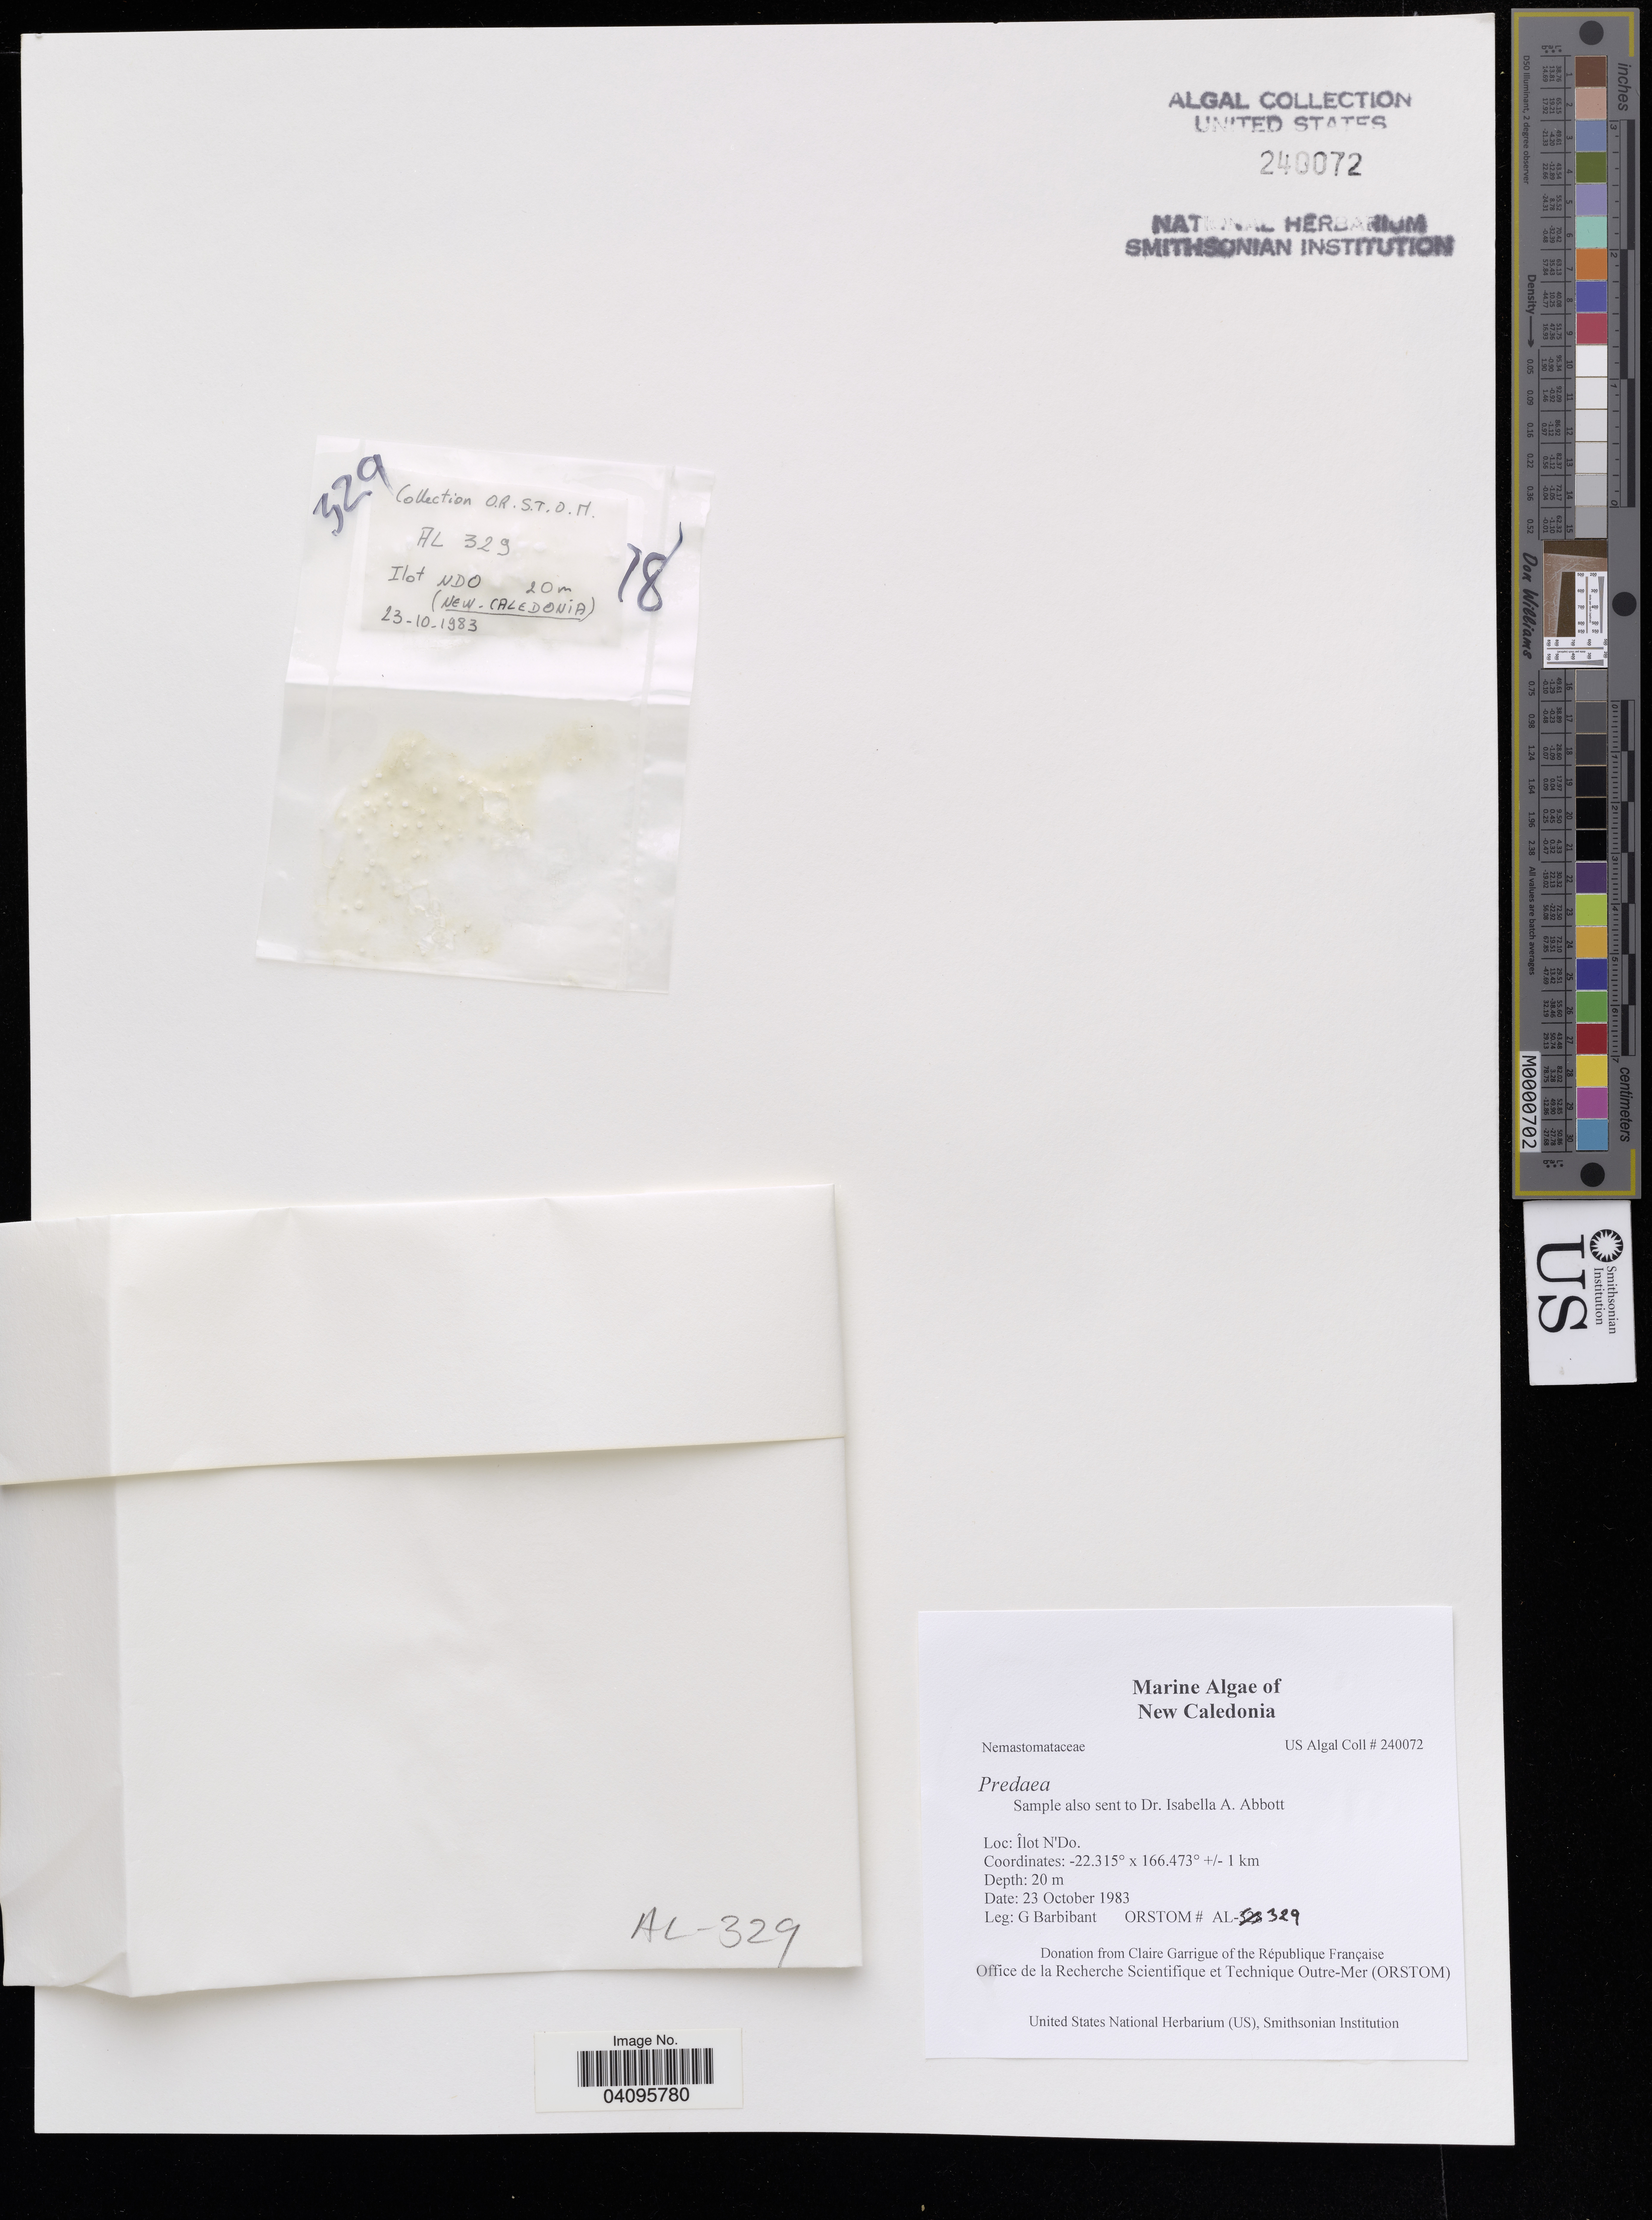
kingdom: Plantae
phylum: Rhodophyta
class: Florideophyceae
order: Nemastomatales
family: Nemastomataceae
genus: Predaea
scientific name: Predaea sp.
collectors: G. Barbibant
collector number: AL-329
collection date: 1982-10-23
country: New Caledonia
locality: Îlot N'Do. +/- 1 km.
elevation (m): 20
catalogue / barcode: US 240072